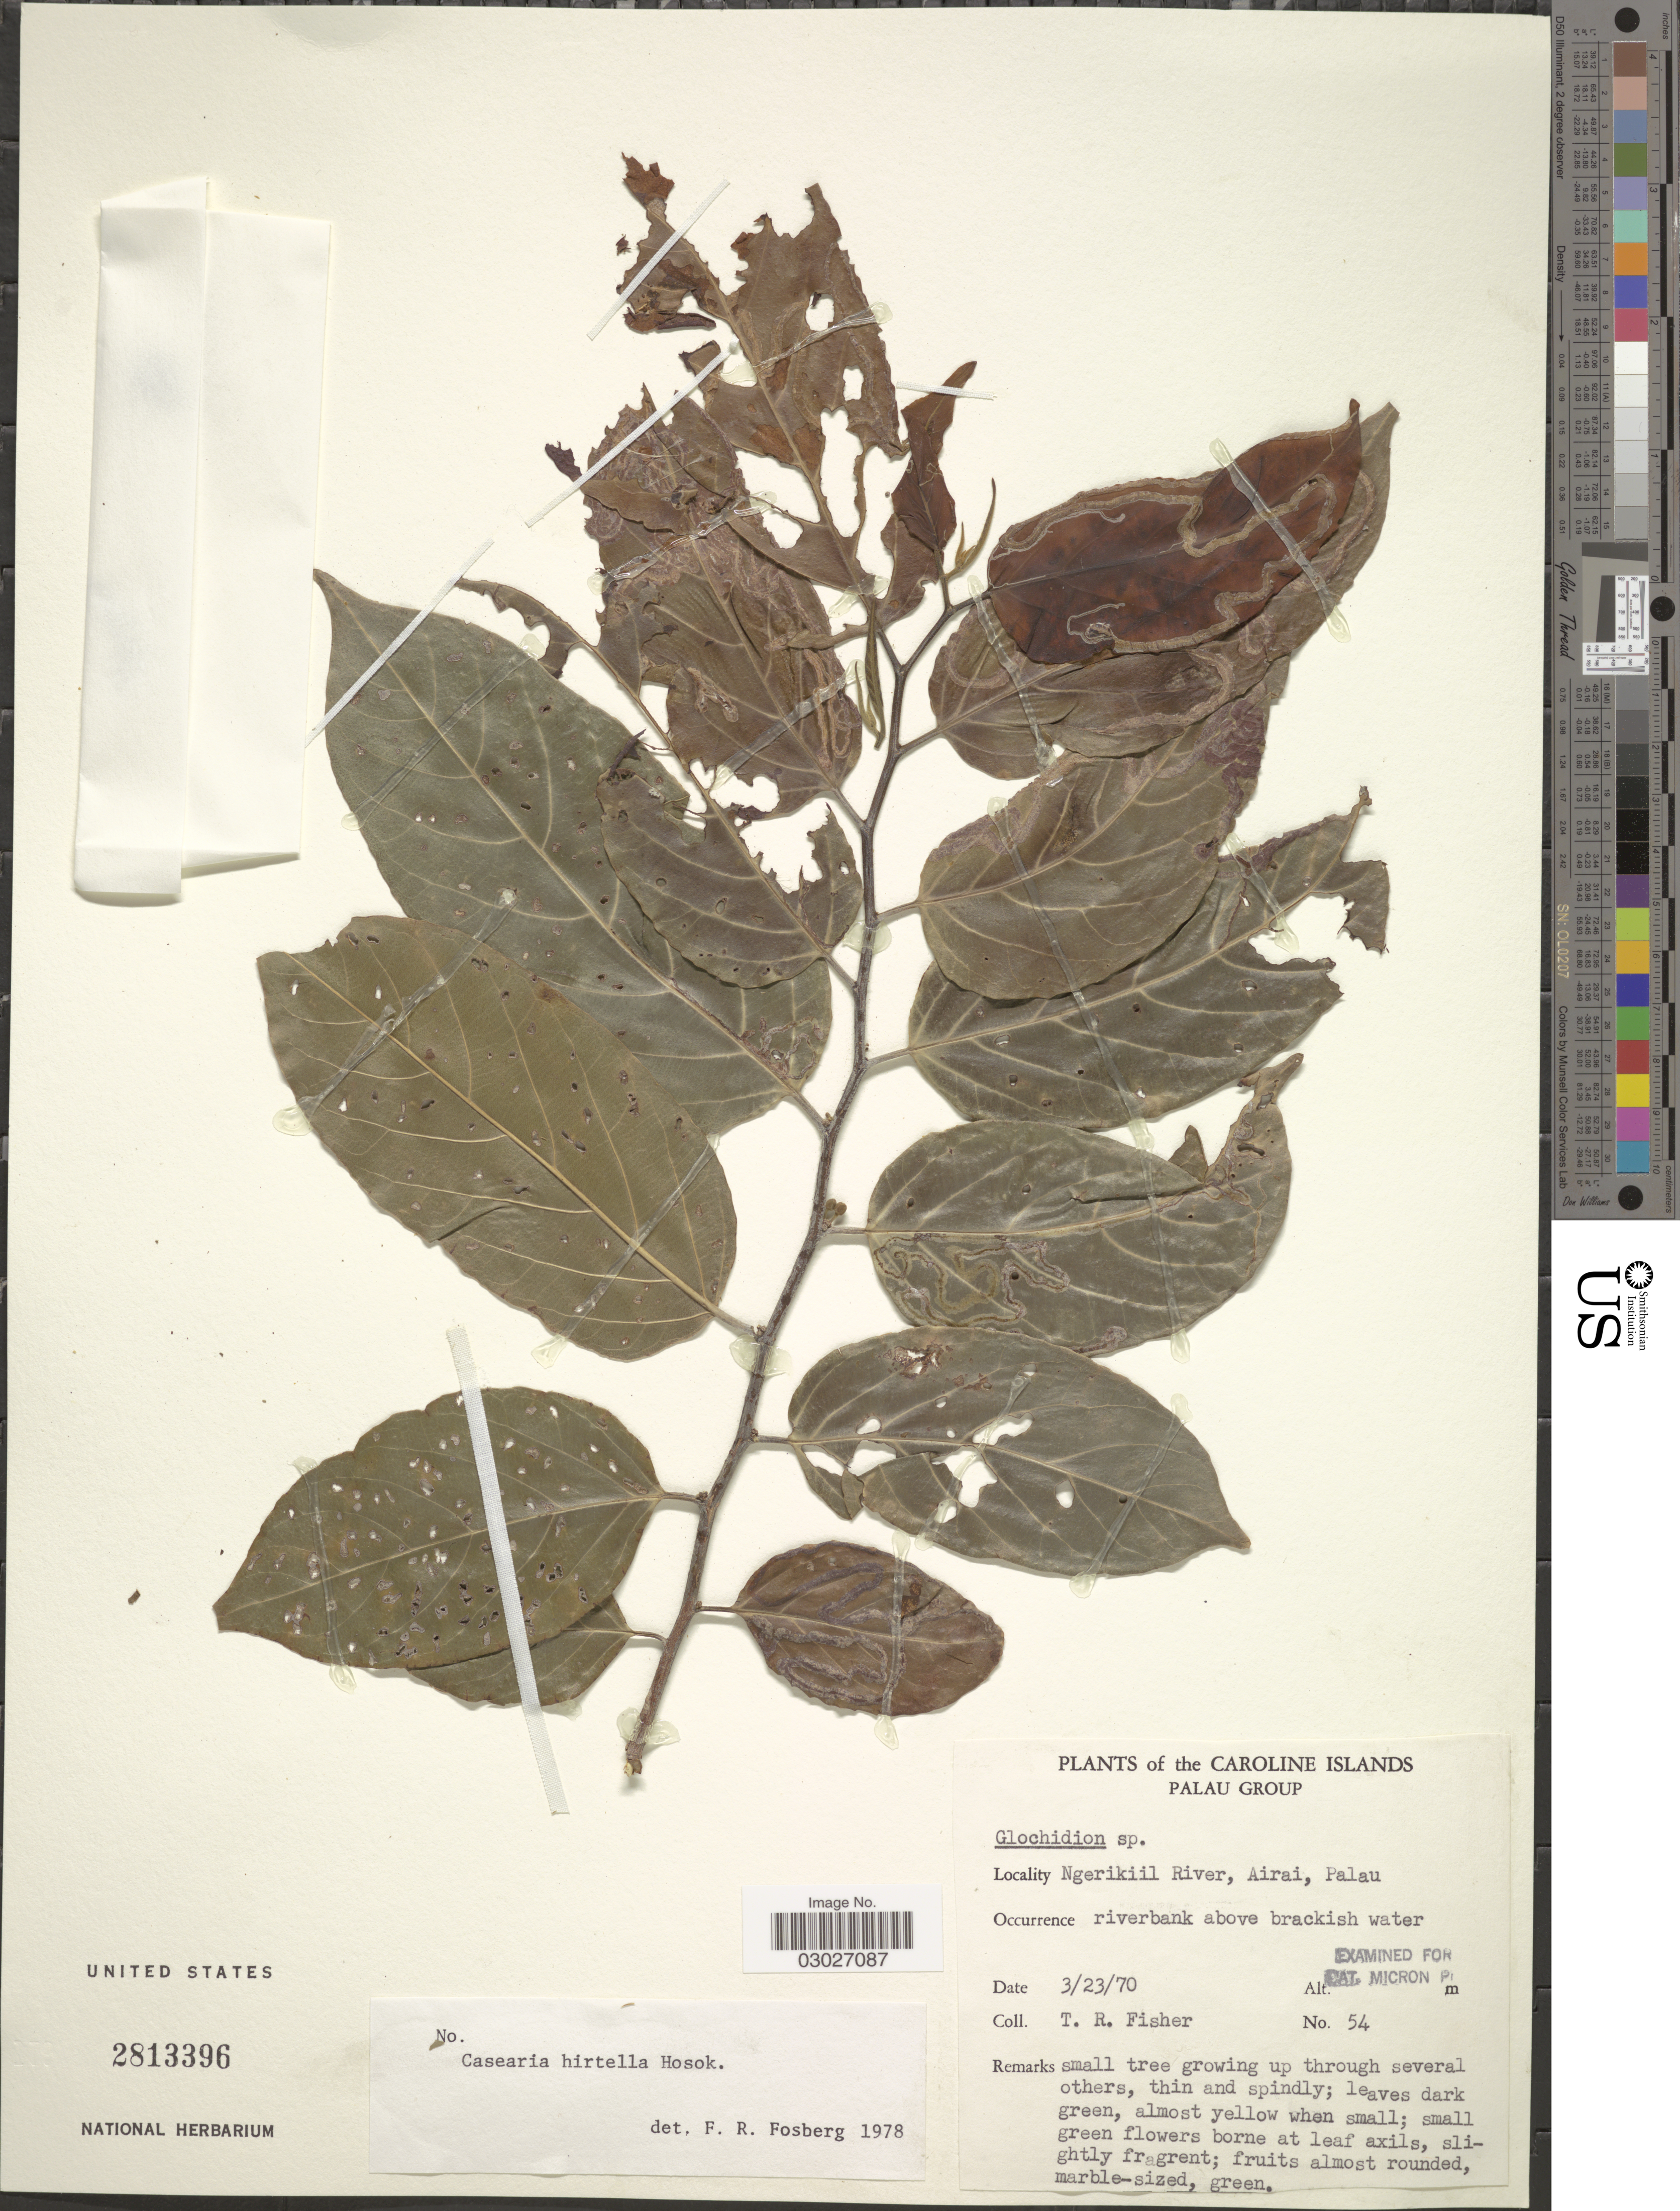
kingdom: Plantae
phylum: Tracheophyta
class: Magnoliopsida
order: Malpighiales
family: Salicaceae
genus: Casearia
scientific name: Casearia hirtella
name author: Hosok.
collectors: T. R. Fisher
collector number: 54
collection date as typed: Transcribed d/m/y: 23/3/70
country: Palau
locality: Caroline Islands. Palau Group. Ngerikiil River, Airai, Palau.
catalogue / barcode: US 2813396